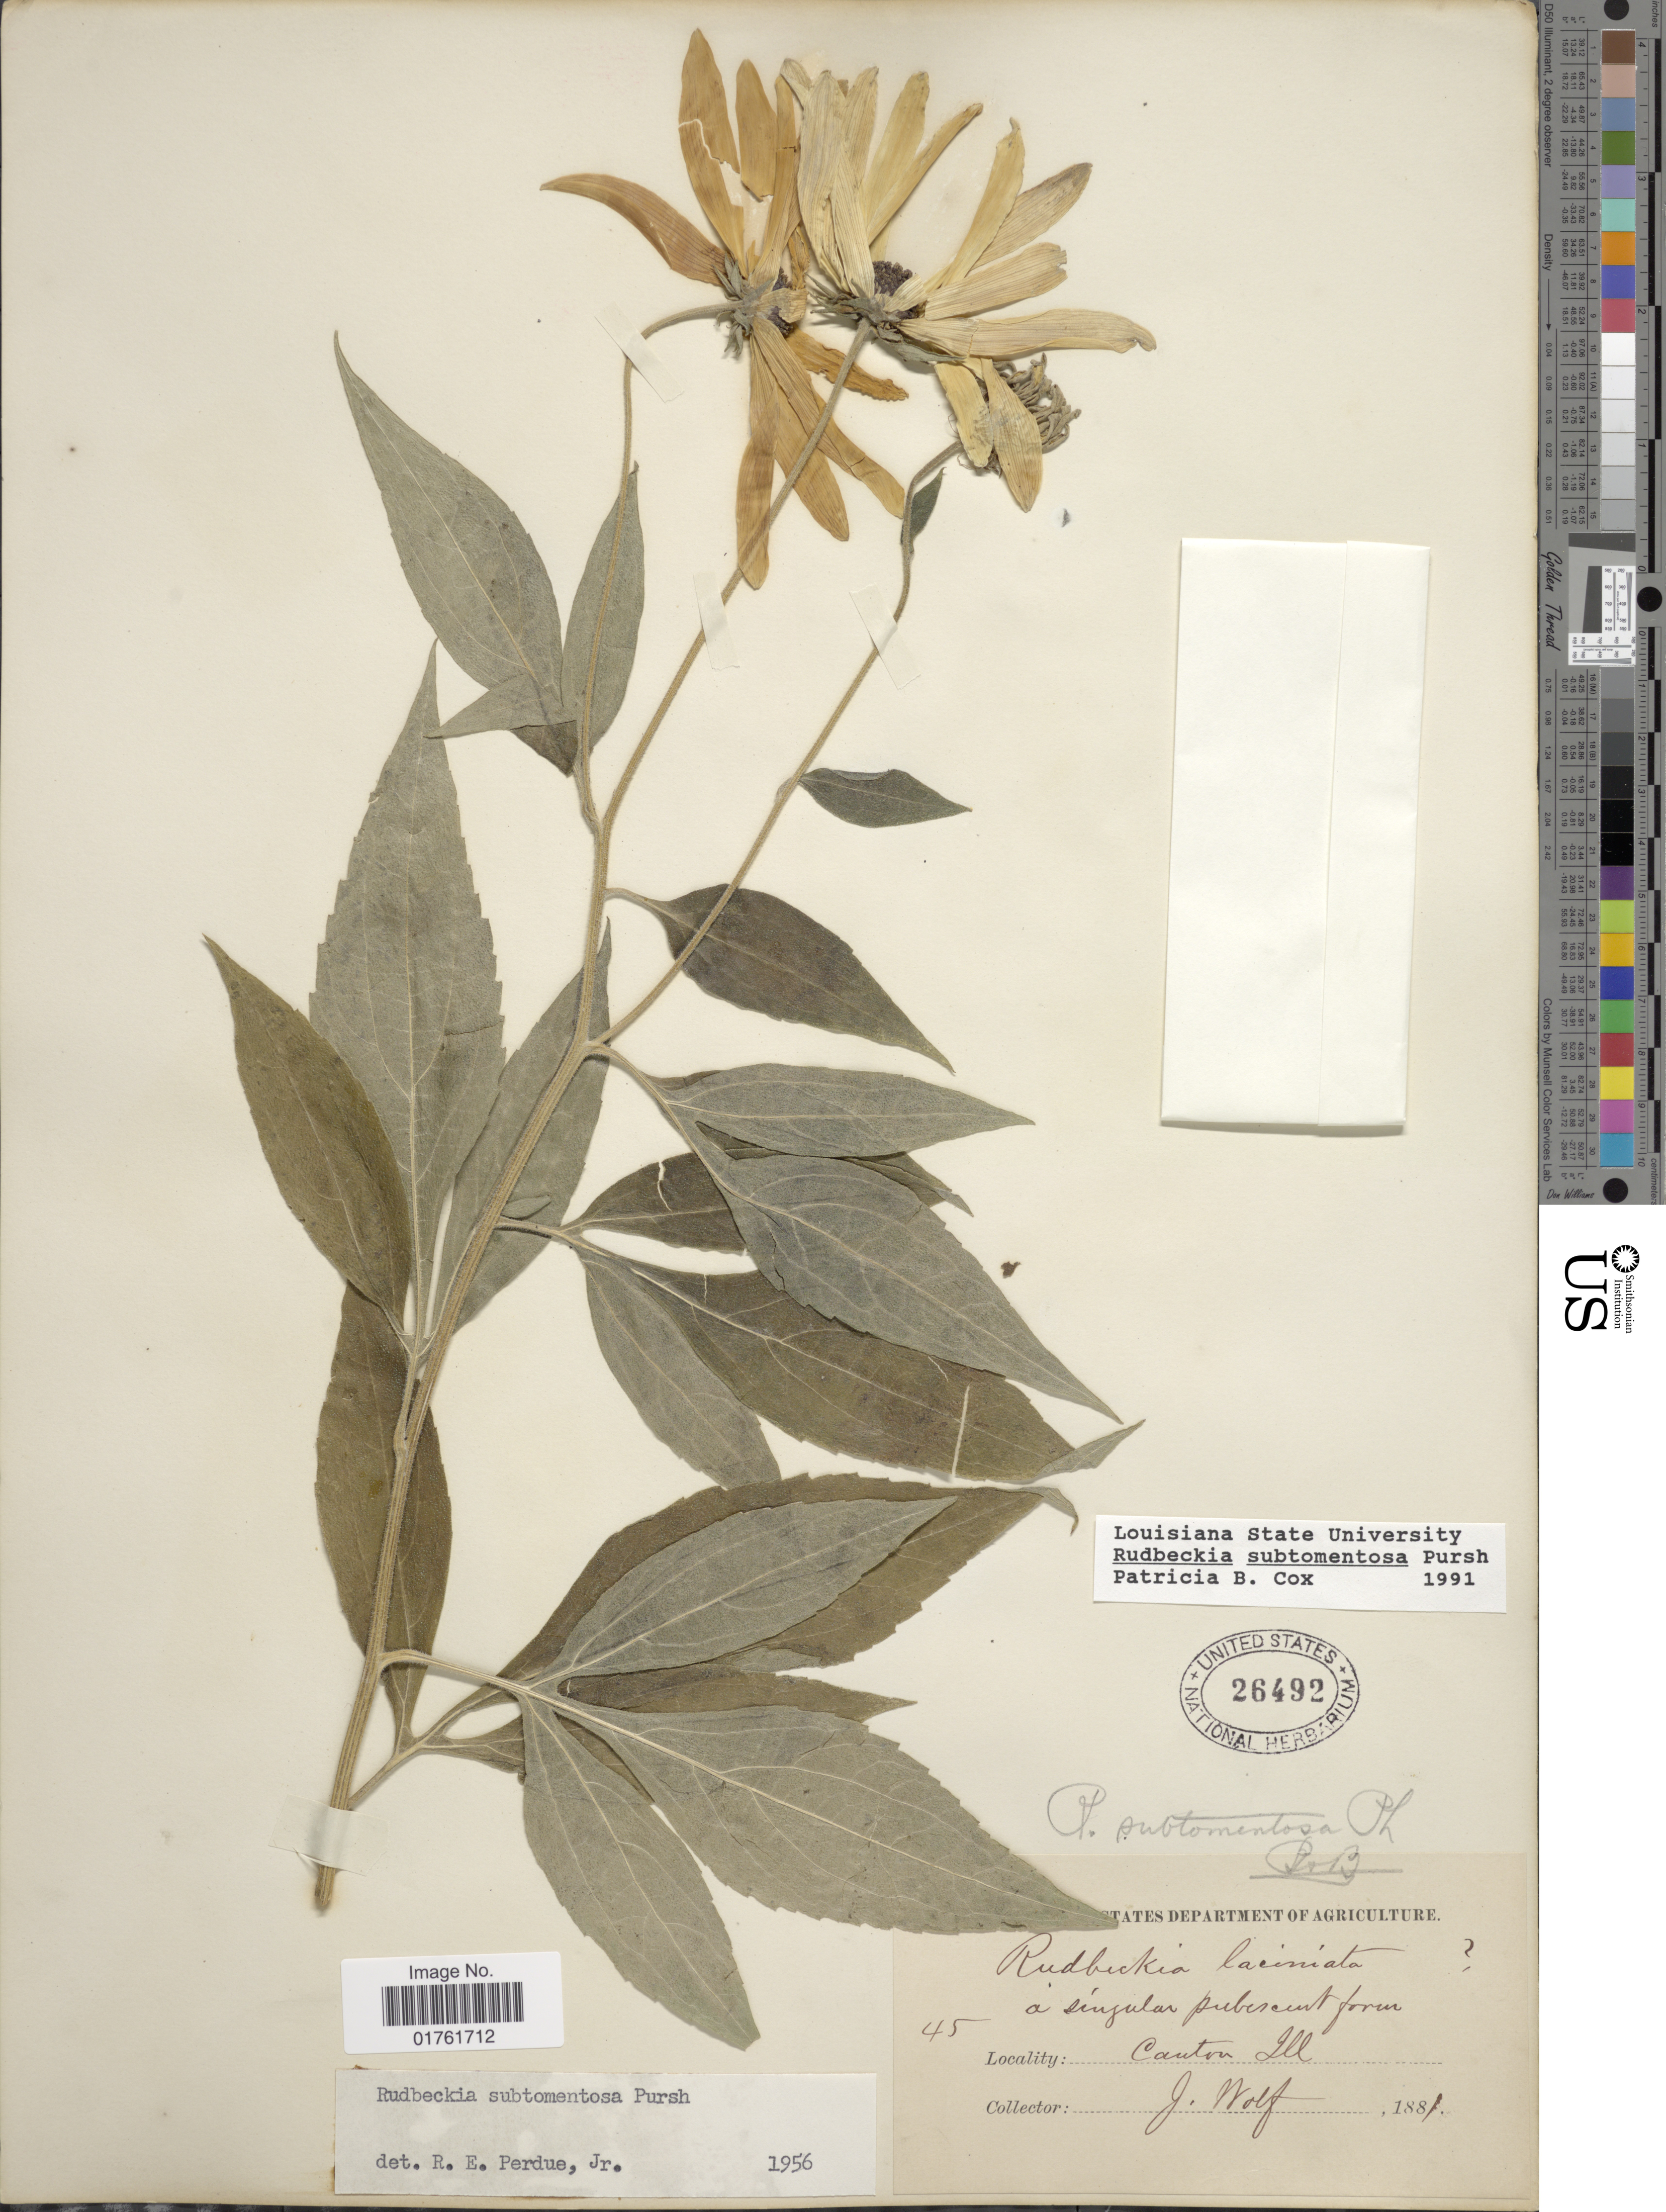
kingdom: Plantae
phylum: Tracheophyta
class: Magnoliopsida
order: Asterales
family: Asteraceae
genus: Rudbeckia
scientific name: Rudbeckia subtomentosa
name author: Pursh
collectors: J. Wolf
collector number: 45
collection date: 1881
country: United States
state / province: Illinois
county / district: Fulton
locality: Canton Ill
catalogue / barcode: US 26492